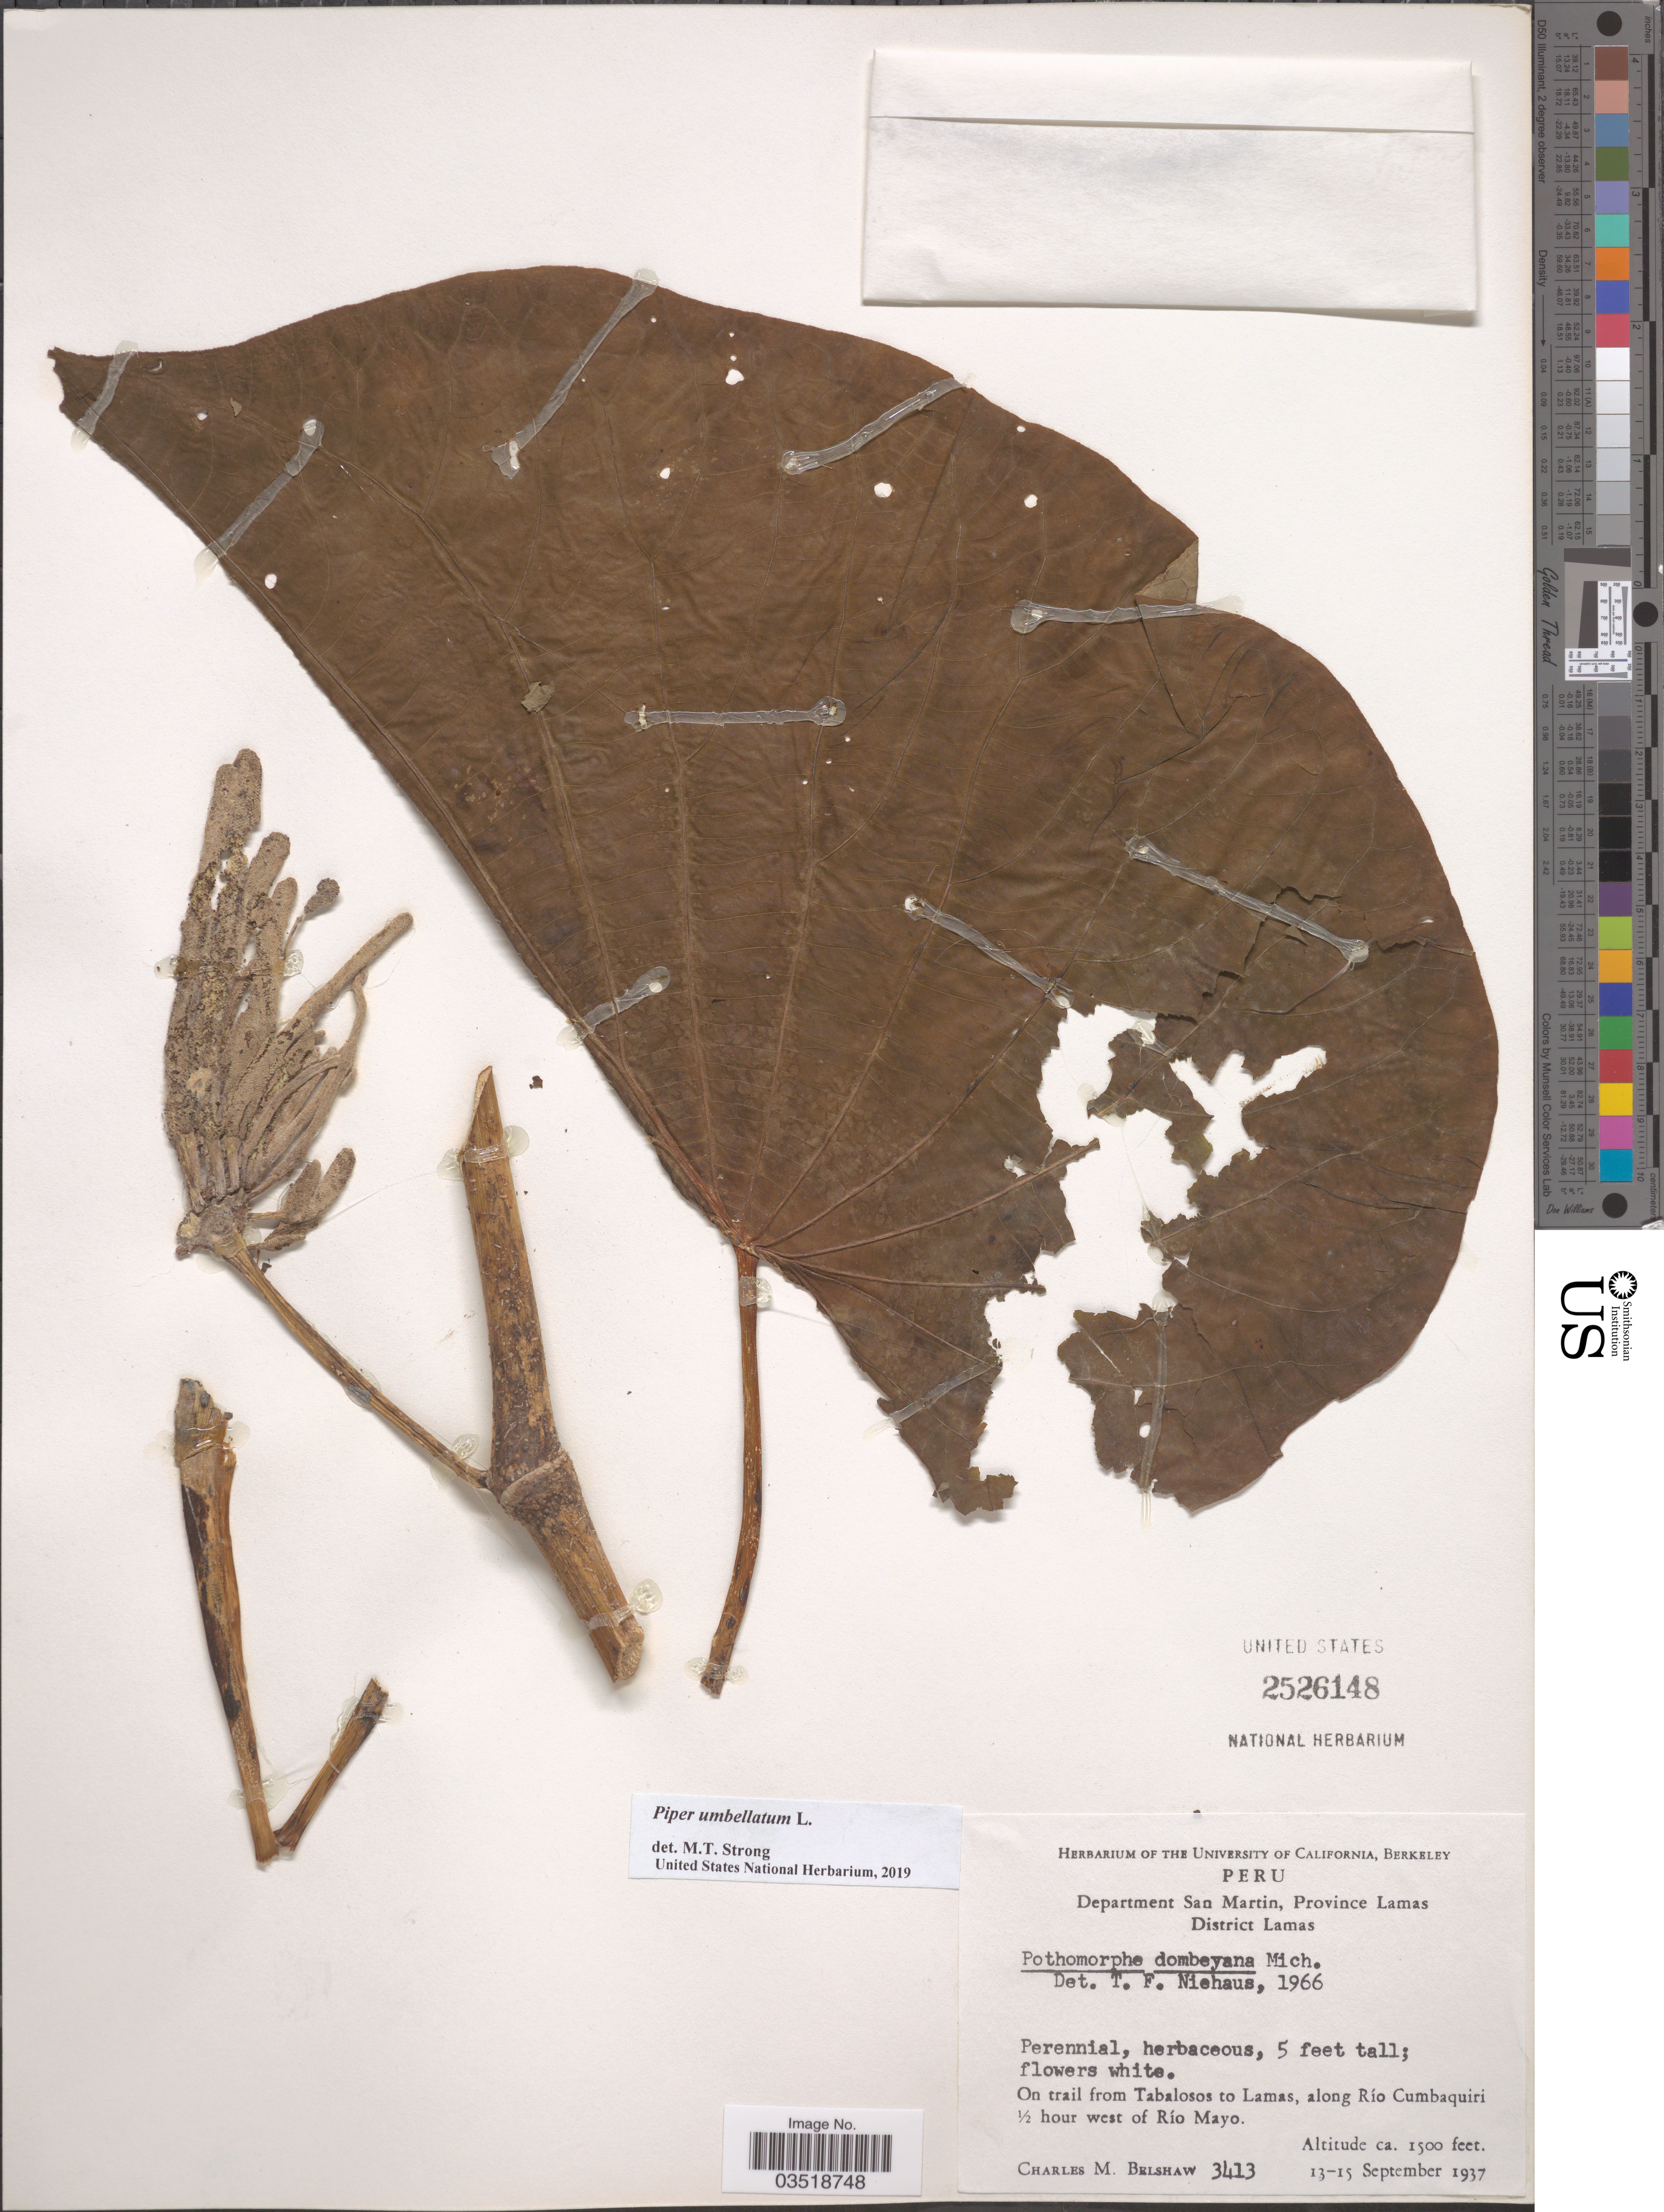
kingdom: Plantae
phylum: Tracheophyta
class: Magnoliopsida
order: Piperales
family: Piperaceae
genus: Piper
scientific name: Piper umbellatum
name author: L.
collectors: C. Shaw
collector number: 3413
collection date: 1937-09-13/1937-09-15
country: Peru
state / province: San Martín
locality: Department San Martin, Province Lamas. District Lamas. On trail from Tabalosos to Lamas, along Rio Cumbaquiri ½ hour west of Río Mayo.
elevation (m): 457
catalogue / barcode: US 2526148